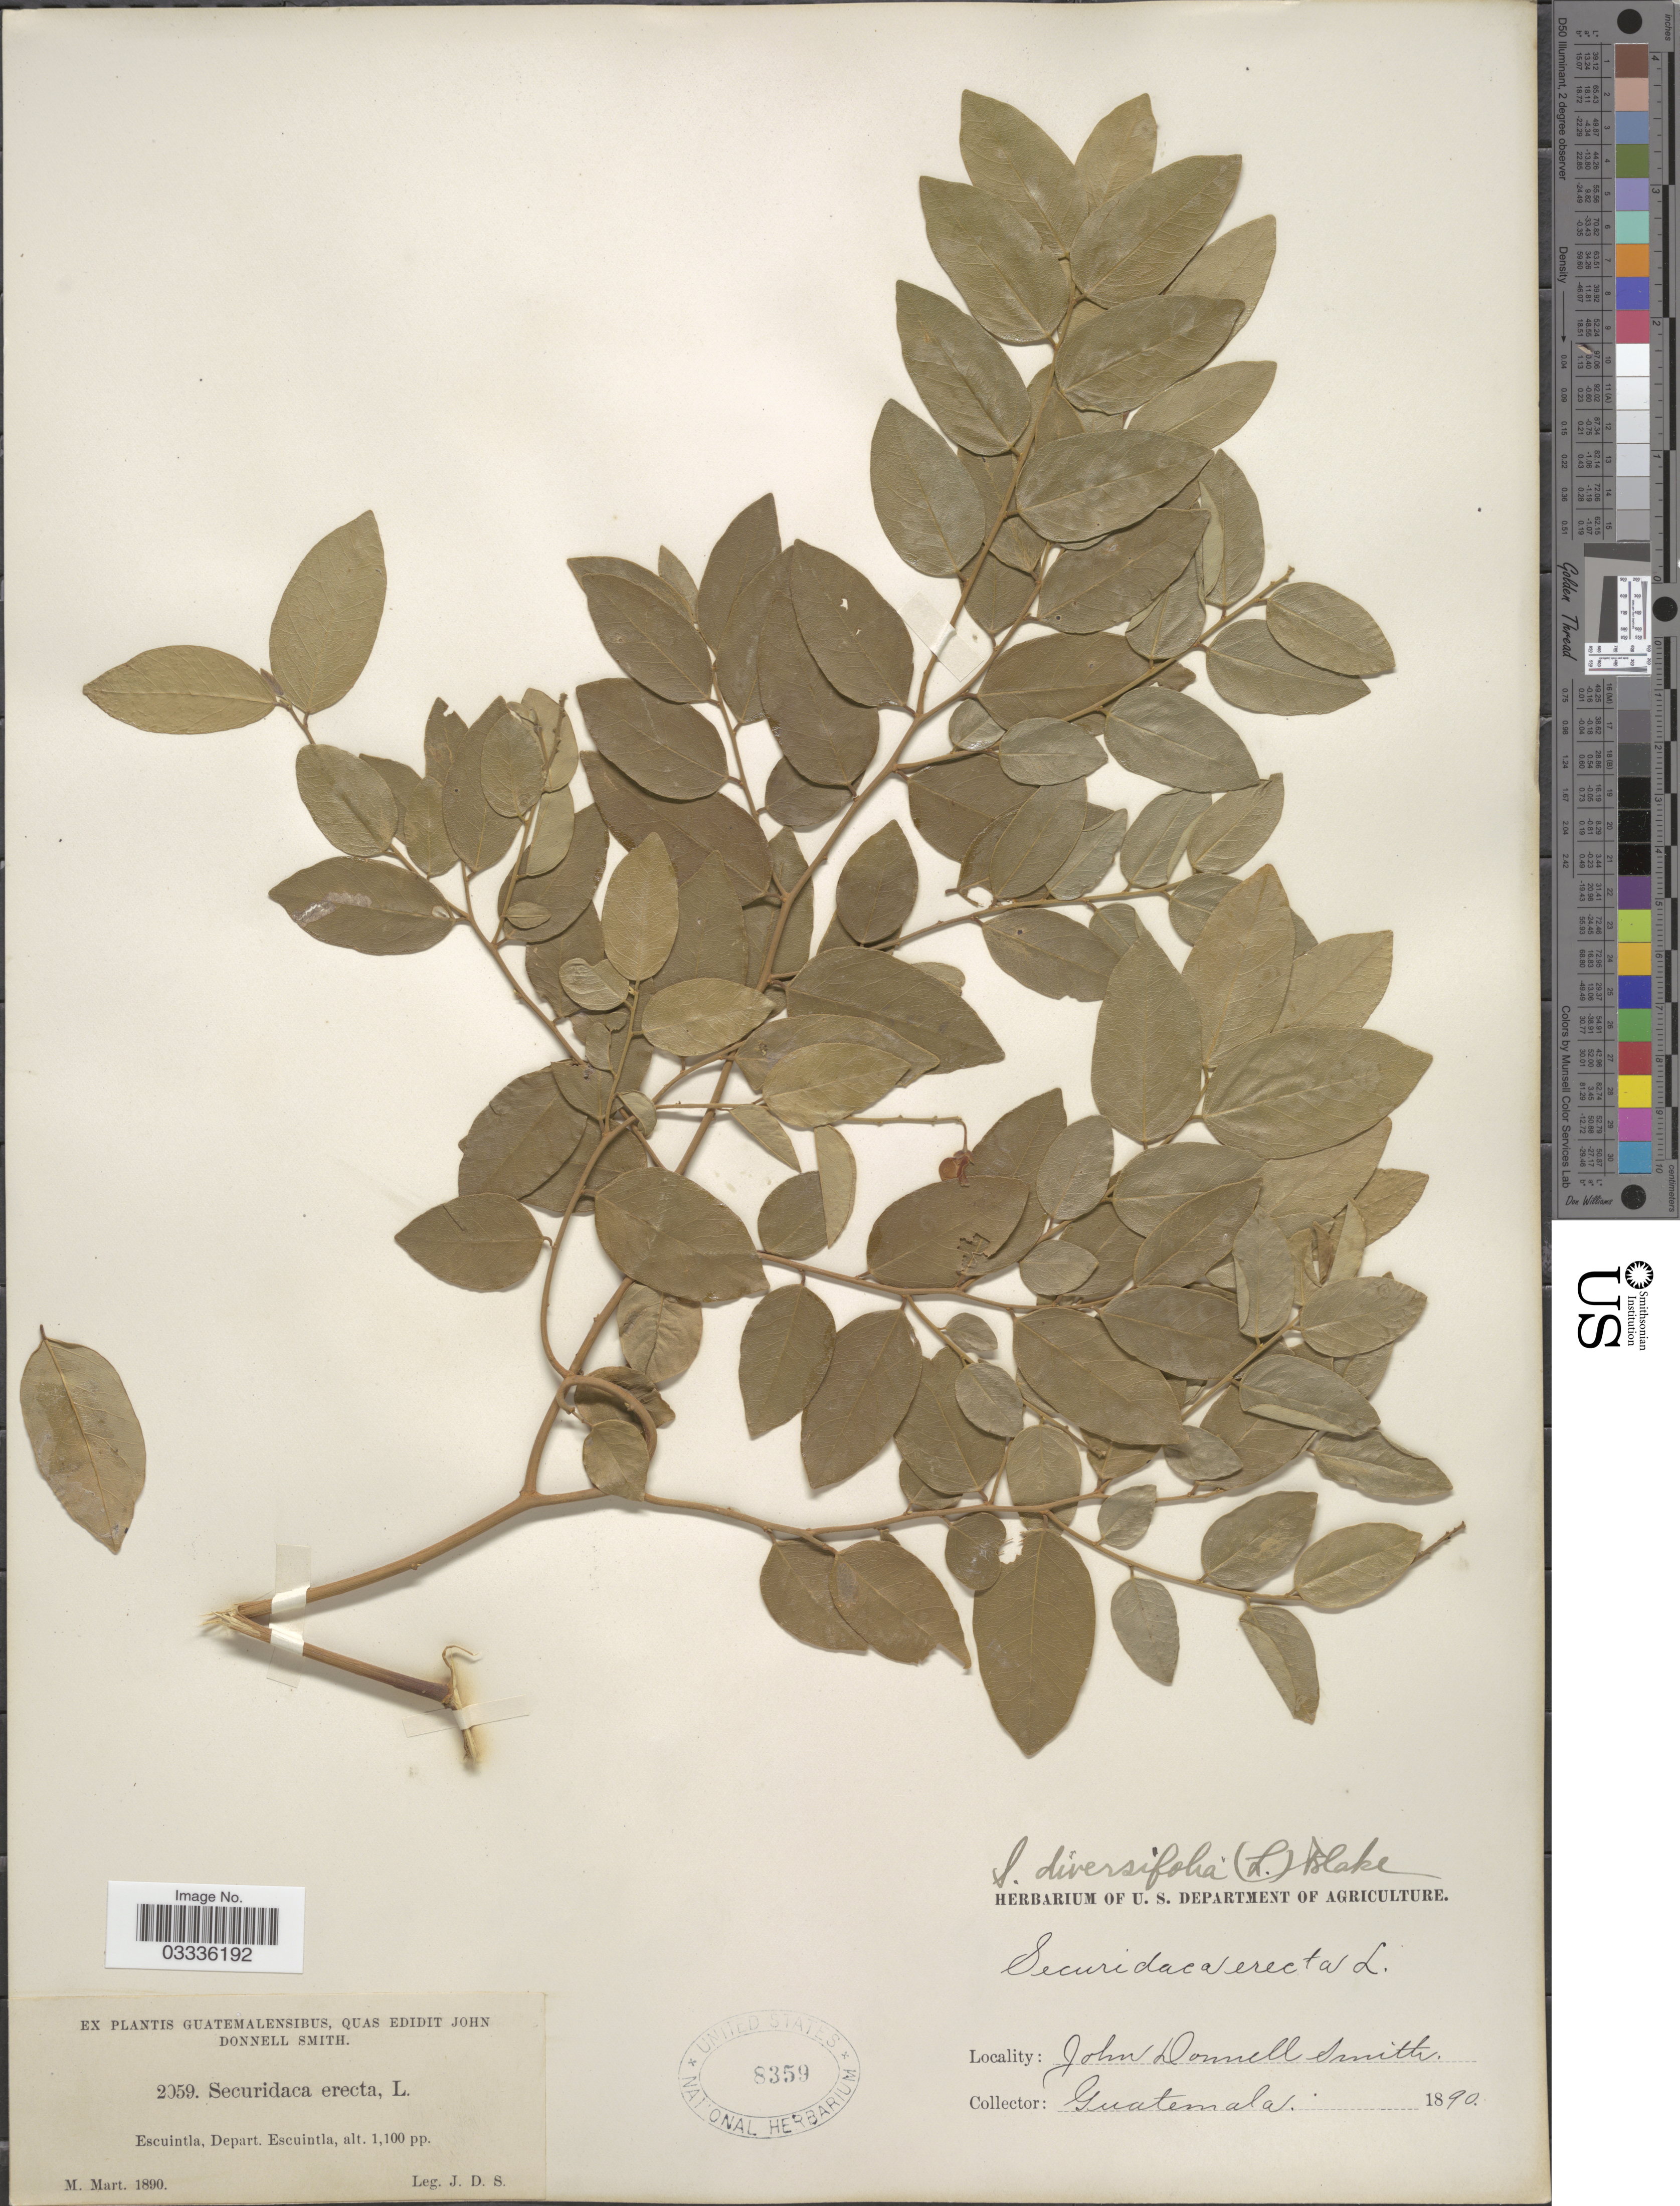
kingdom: Plantae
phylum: Tracheophyta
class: Magnoliopsida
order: Fabales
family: Polygalaceae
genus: Securidaca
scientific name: Securidaca diversifolia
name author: (L.) S.F. Blake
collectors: J. Donnell Smith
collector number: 2059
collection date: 1890-03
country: Guatemala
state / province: Escuintla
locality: Escuintla, Depart. Escuintla.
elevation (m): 335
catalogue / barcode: US 8359